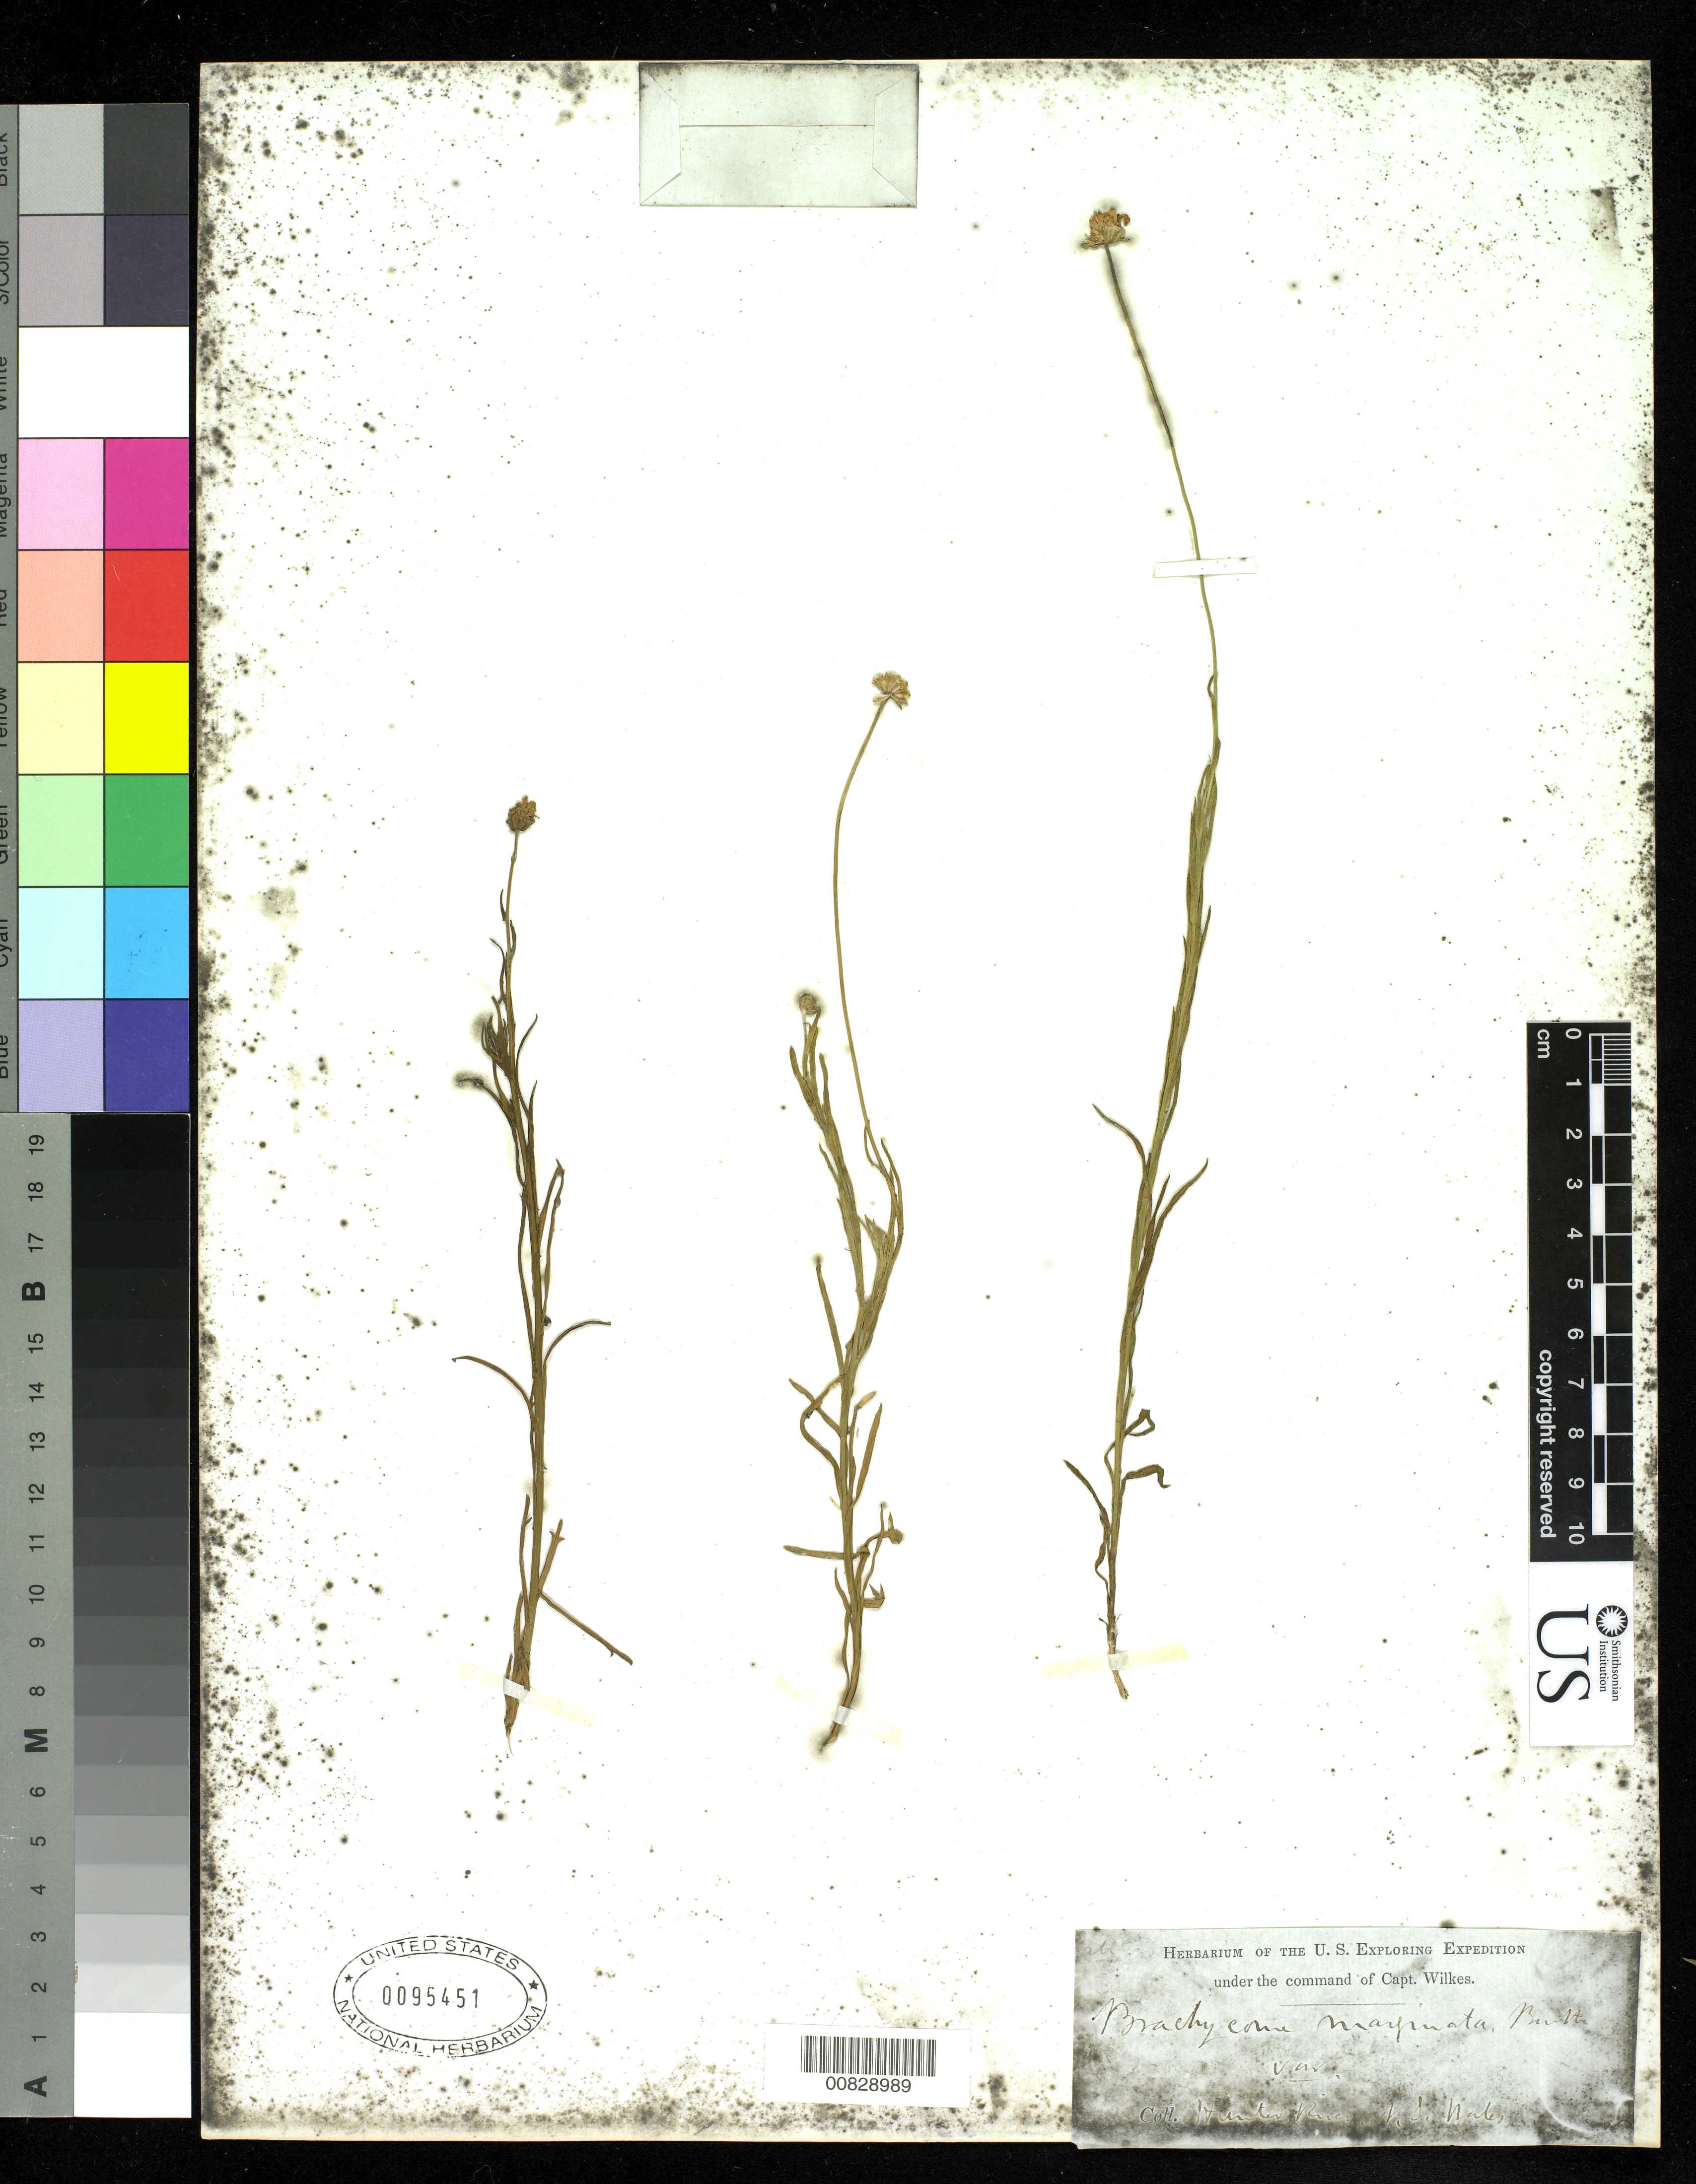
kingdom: Plantae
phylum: Tracheophyta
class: Magnoliopsida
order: Asterales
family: Asteraceae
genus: Brachyscome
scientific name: Brachyscome marginata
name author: Benth.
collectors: Wilkes Explor. Exped.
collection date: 1838/1842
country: Australia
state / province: New South Wales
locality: Hunter's River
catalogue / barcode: US 95451